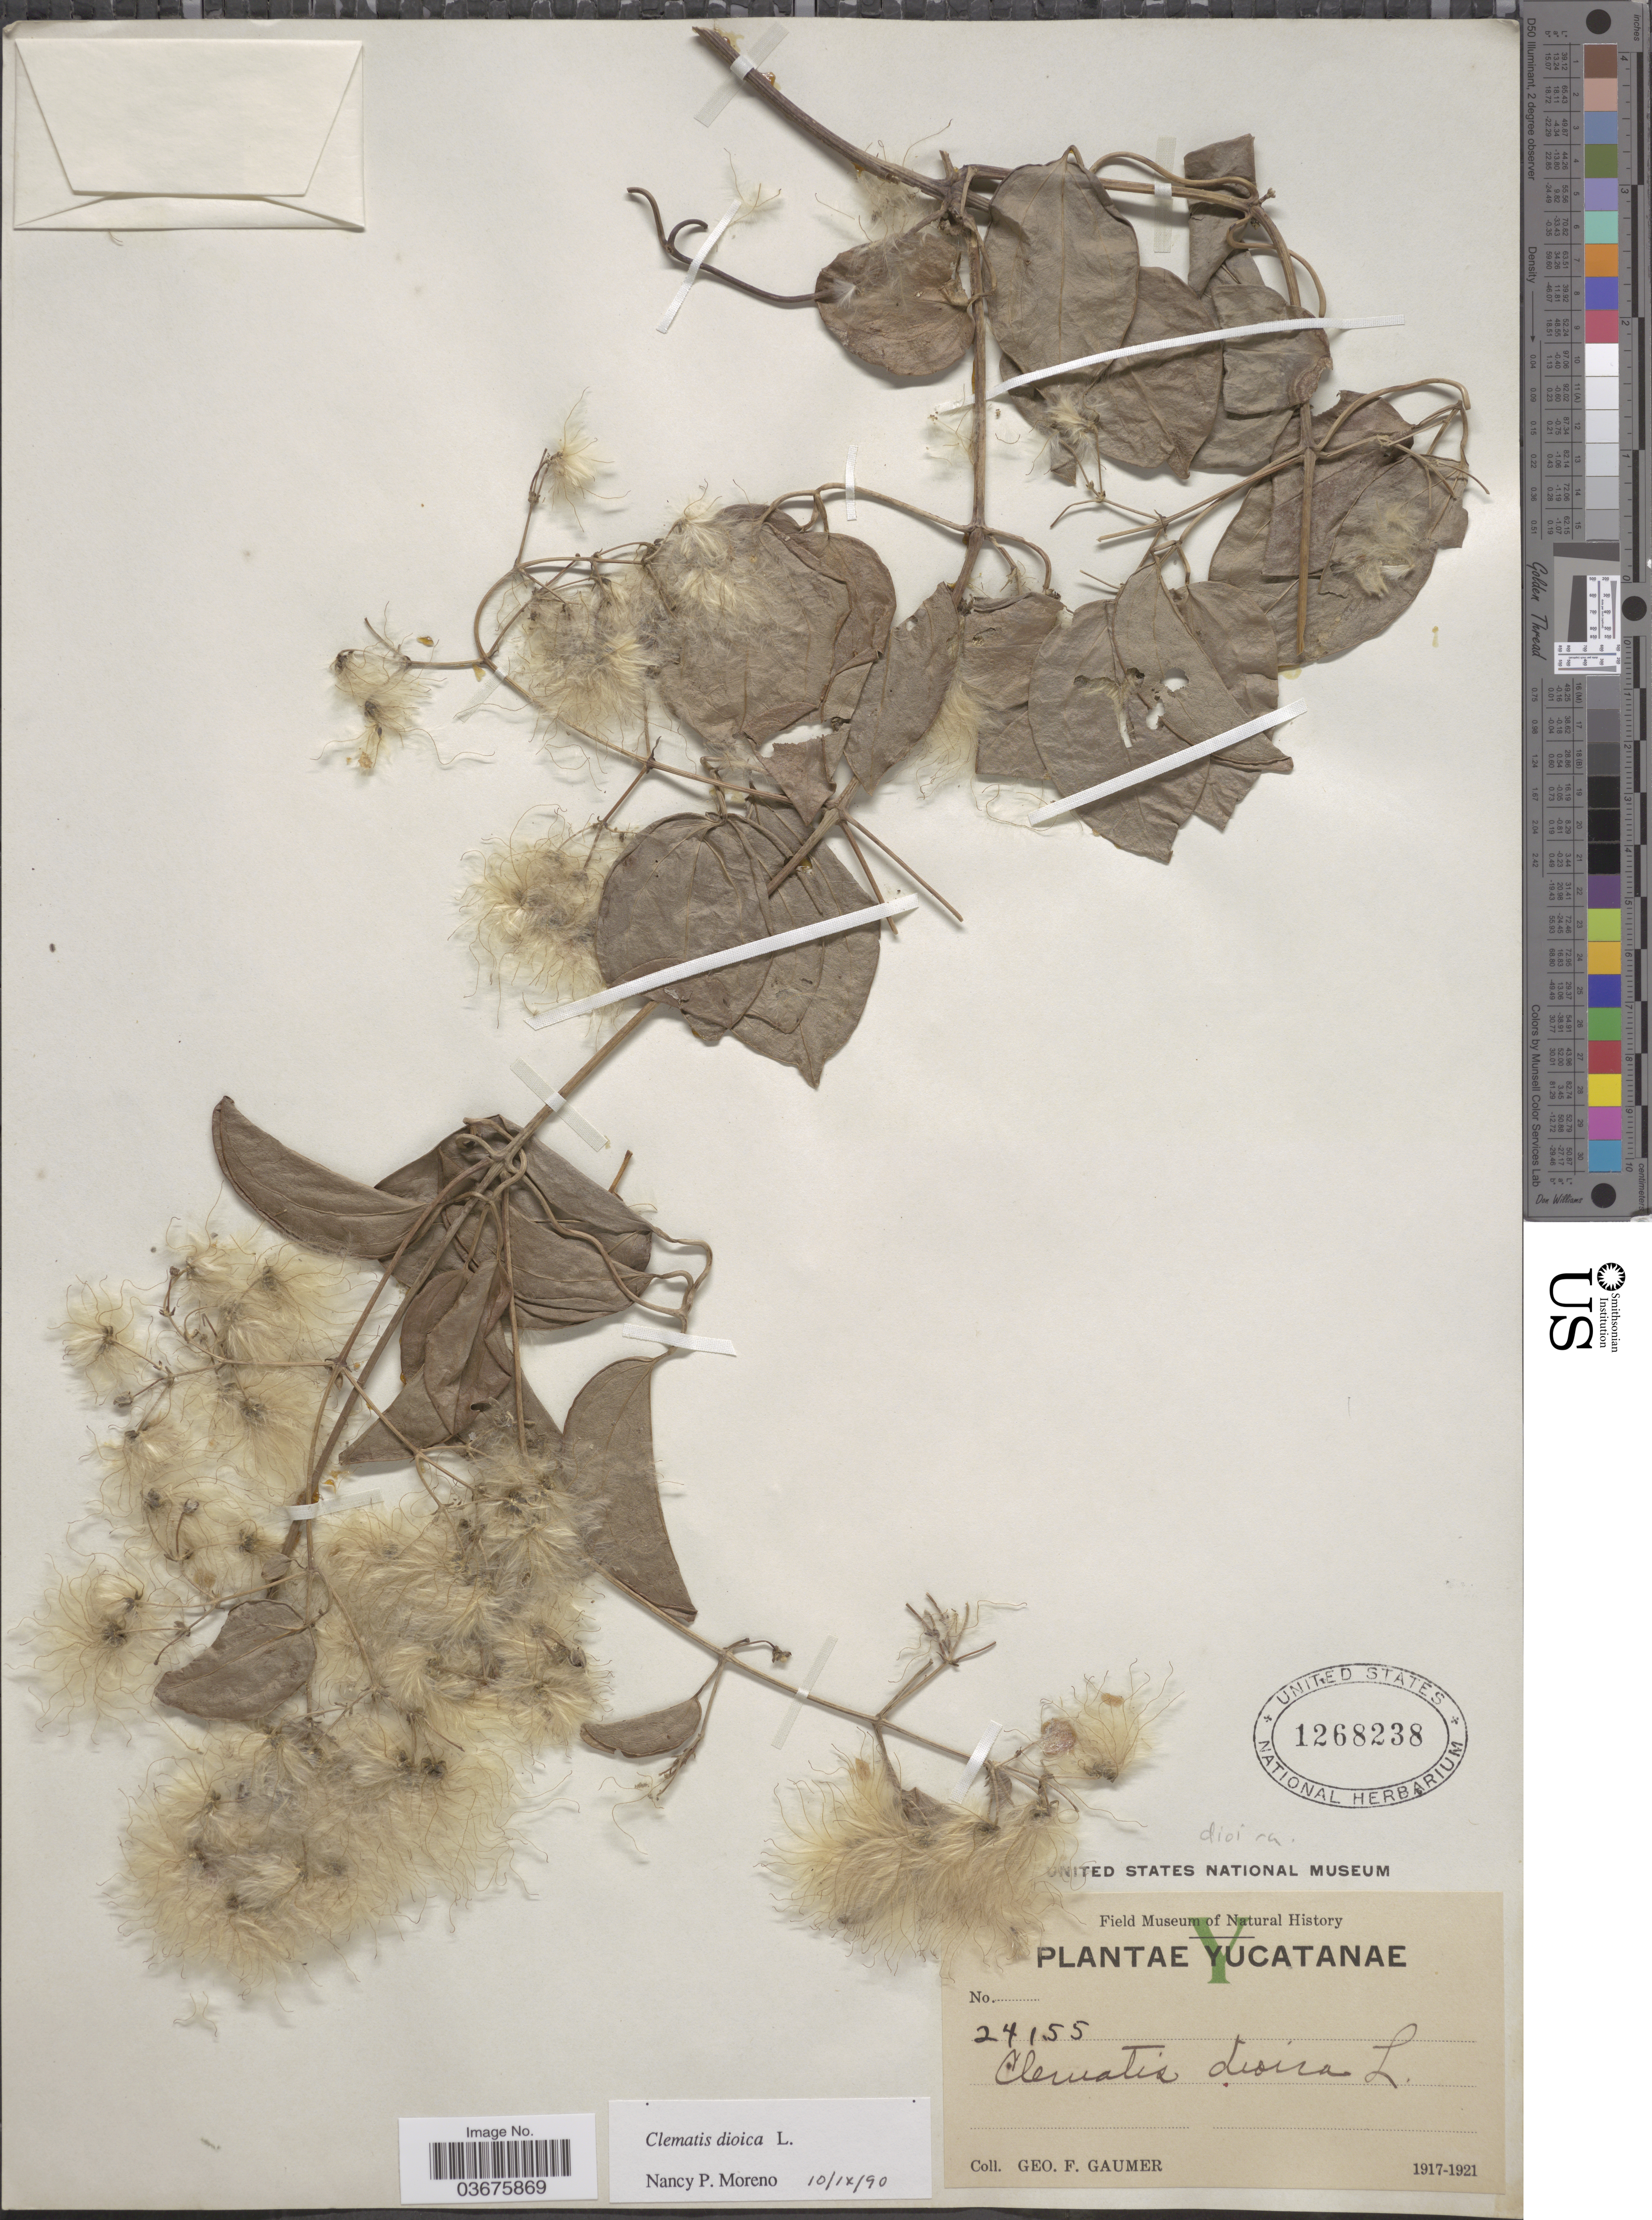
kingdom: Plantae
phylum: Tracheophyta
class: Magnoliopsida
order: Ranunculales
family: Ranunculaceae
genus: Clematis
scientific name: Clematis dioica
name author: L.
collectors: G. F. Gaumer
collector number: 24155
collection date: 1917/1921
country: Mexico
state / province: Yucatán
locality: Yucatanae.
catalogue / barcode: US 1268238